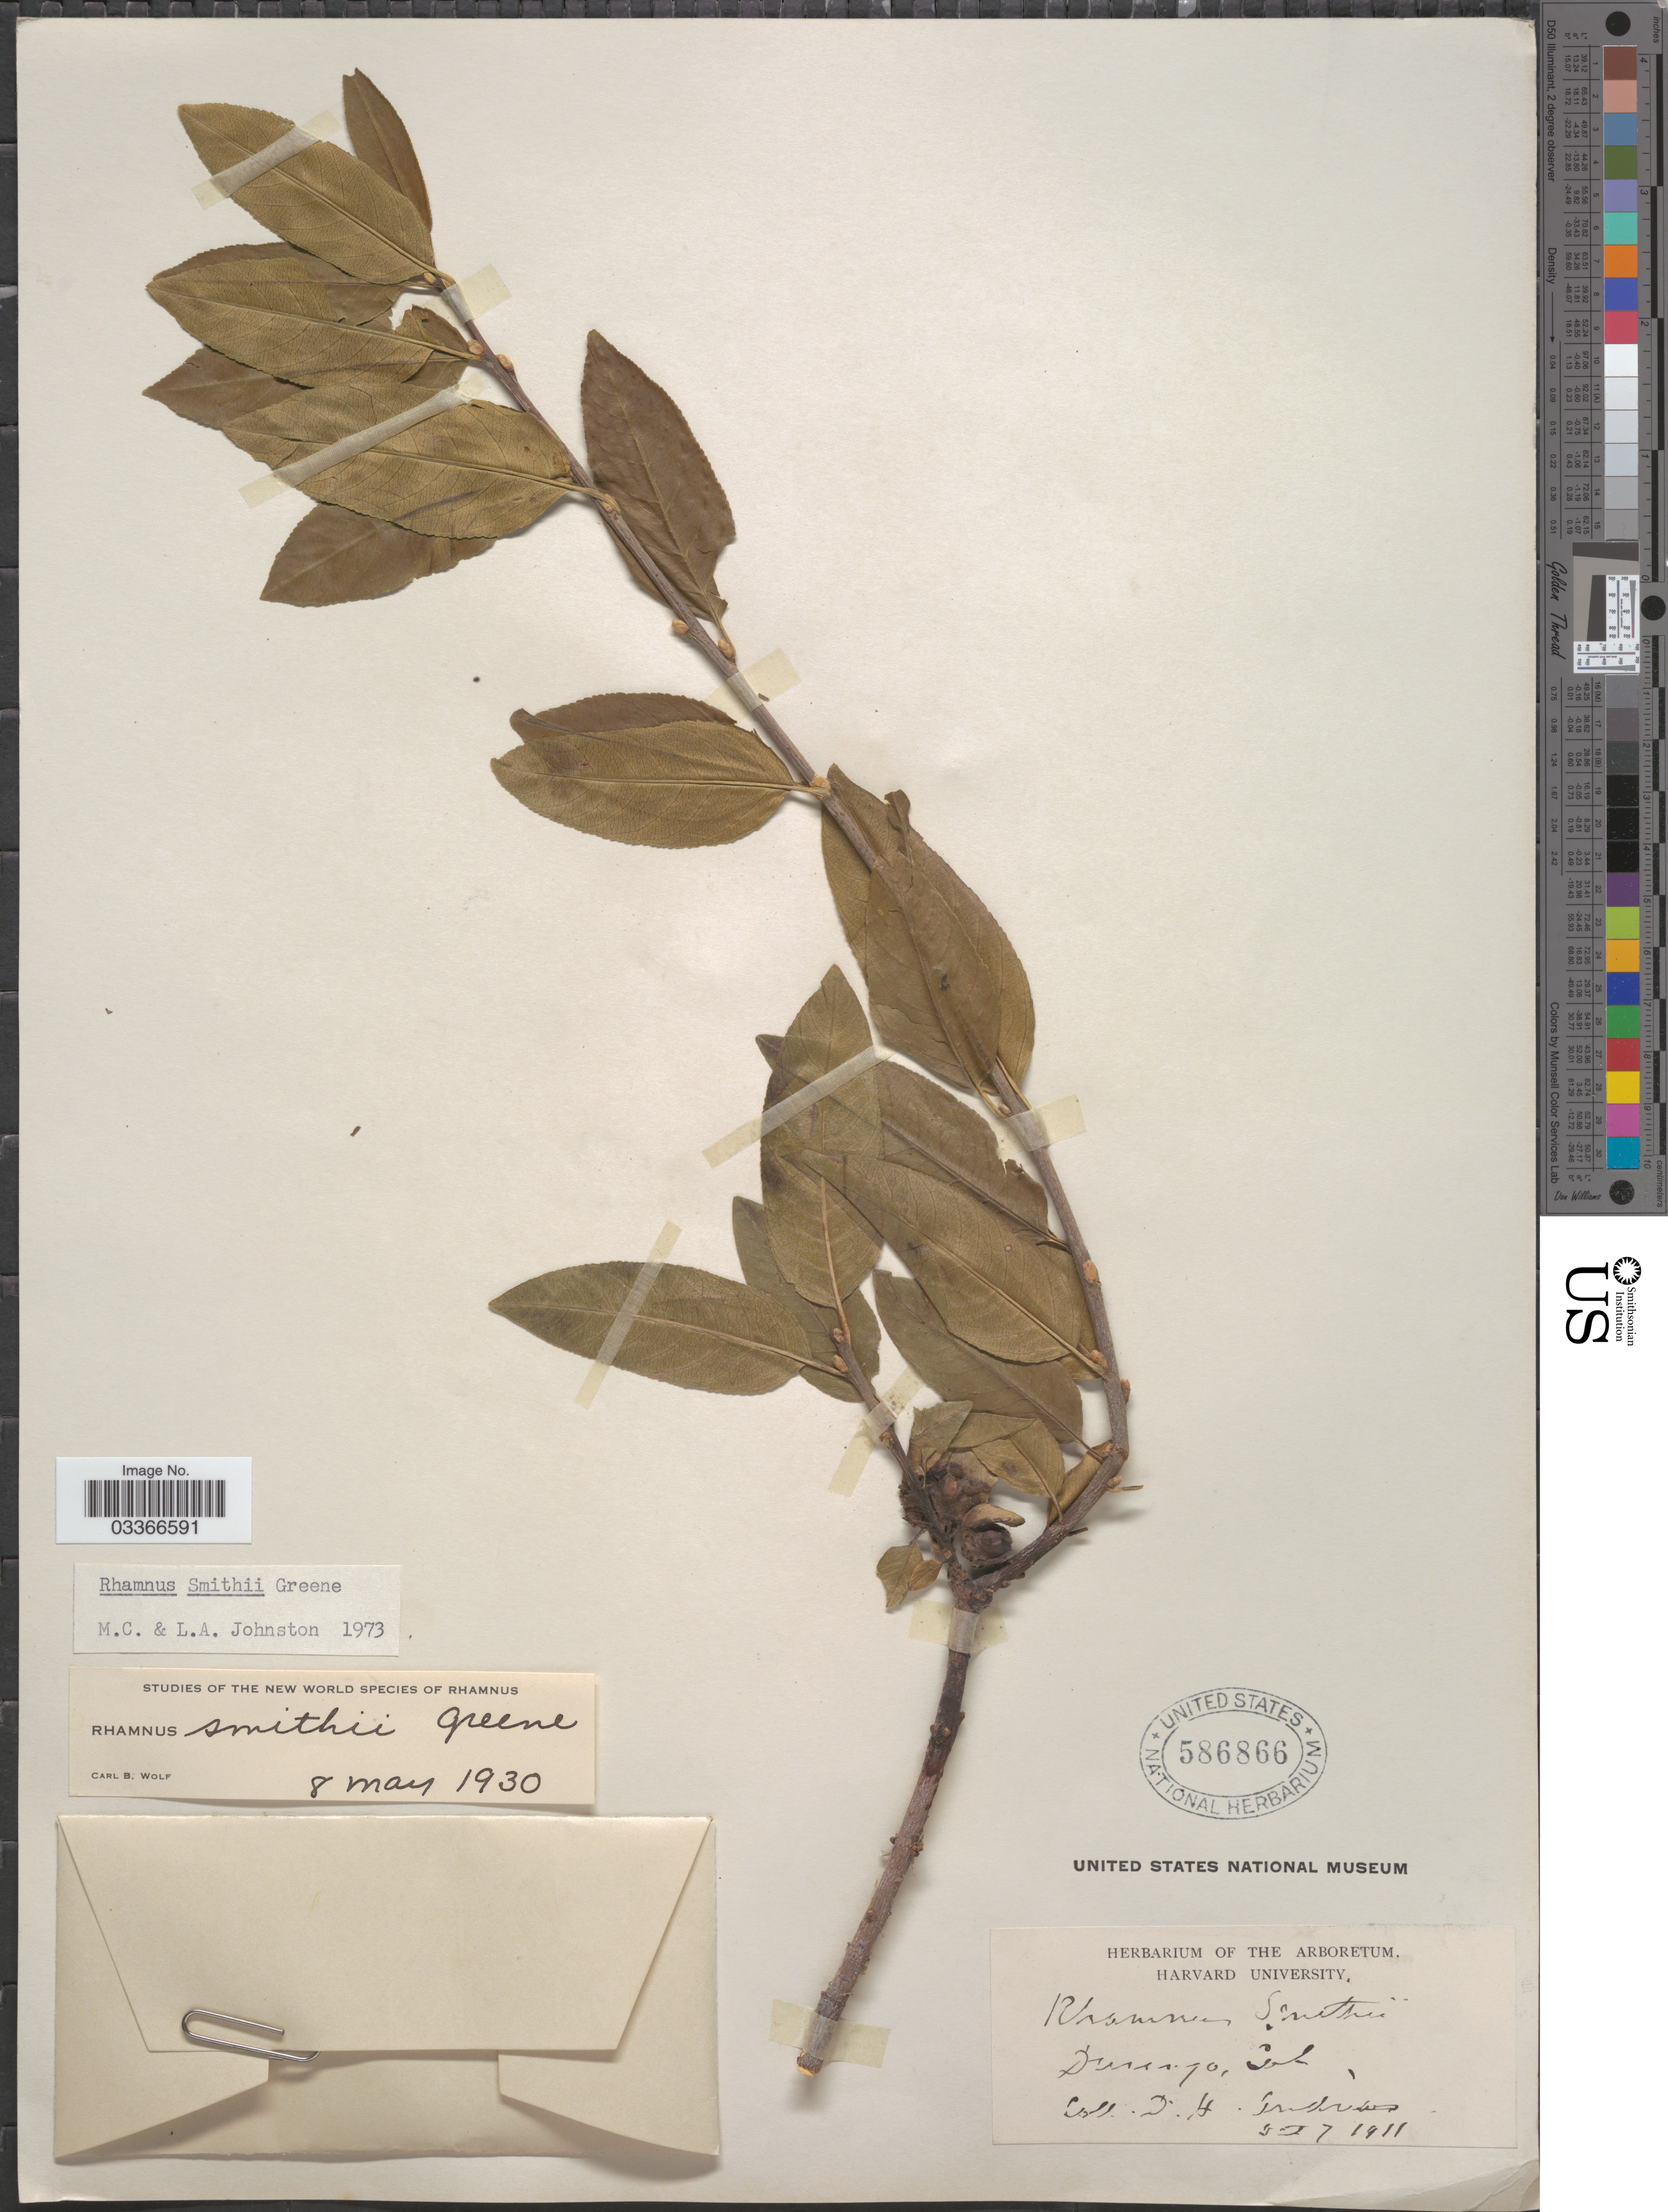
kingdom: Plantae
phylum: Tracheophyta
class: Magnoliopsida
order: Rosales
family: Rhamnaceae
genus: Rhamnus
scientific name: Rhamnus smithii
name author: Greene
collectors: D. Andrews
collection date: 1911-05-07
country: United States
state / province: Colorado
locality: Durango, Col.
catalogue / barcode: US 586866